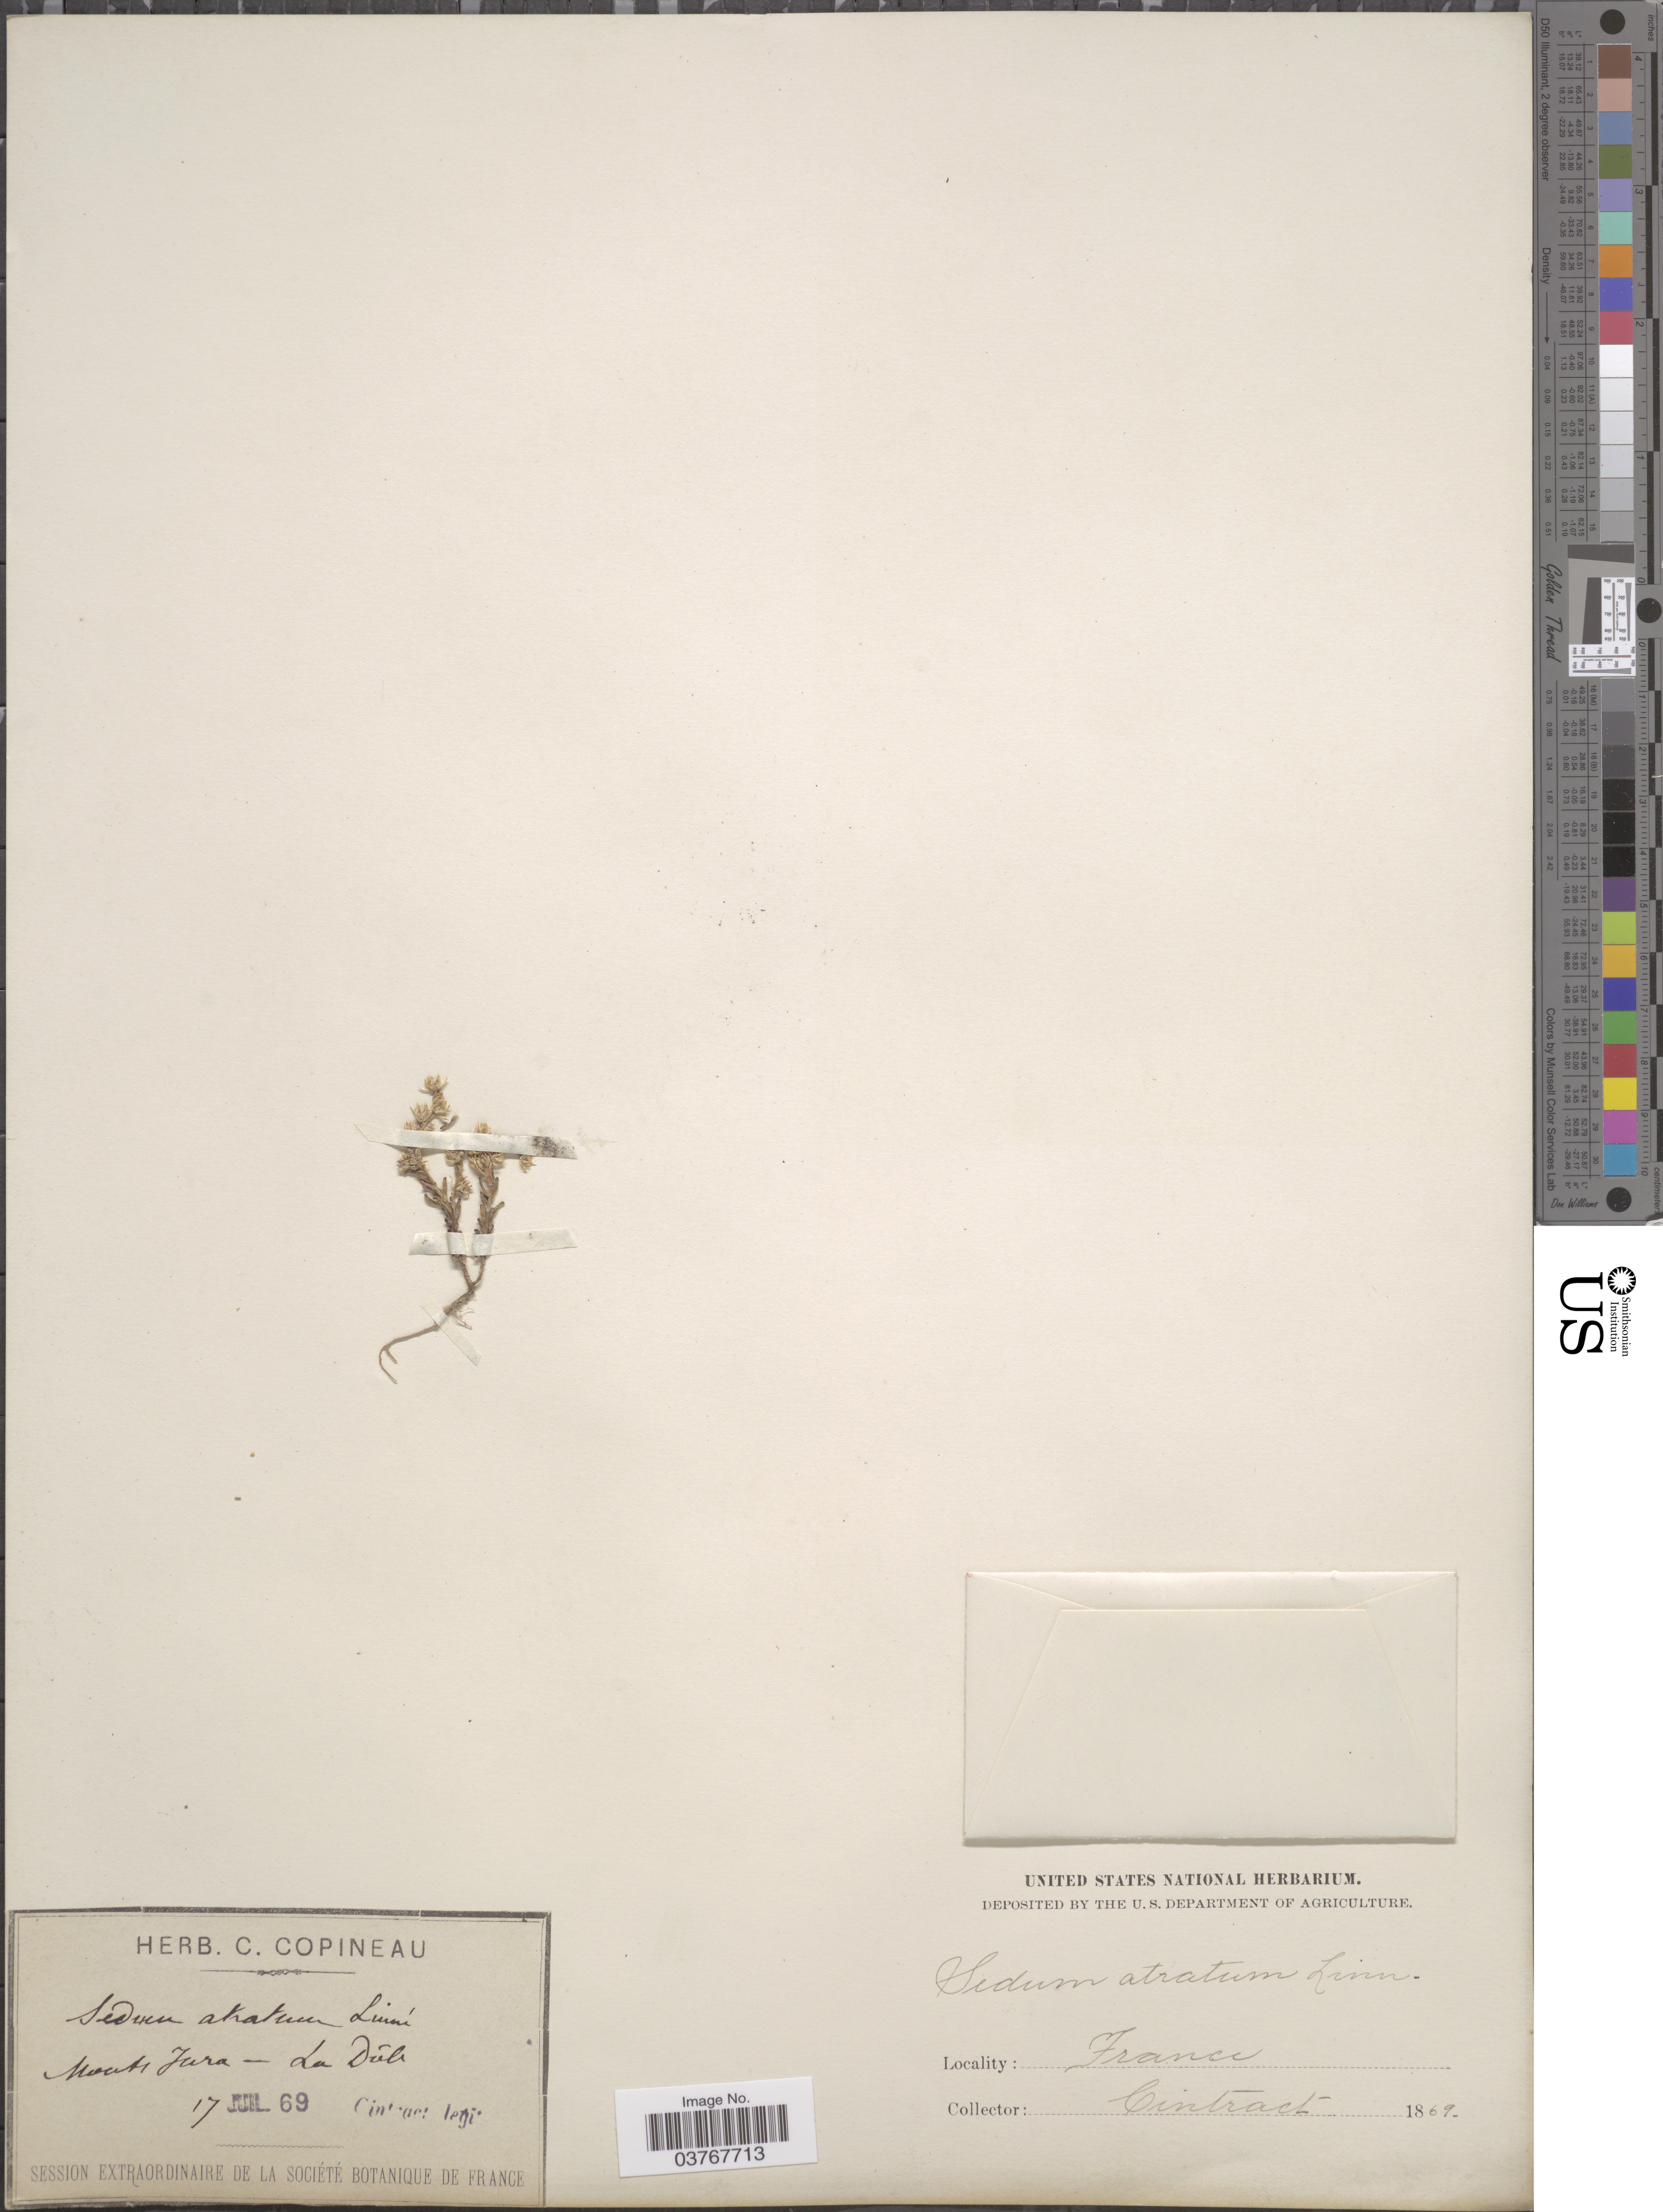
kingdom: Plantae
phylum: Tracheophyta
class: Magnoliopsida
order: Saxifragales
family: Crassulaceae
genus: Sedum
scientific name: Sedum atratum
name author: L.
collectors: Cintract, --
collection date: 1869-07-17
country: France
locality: Mont Jura - La Dole.